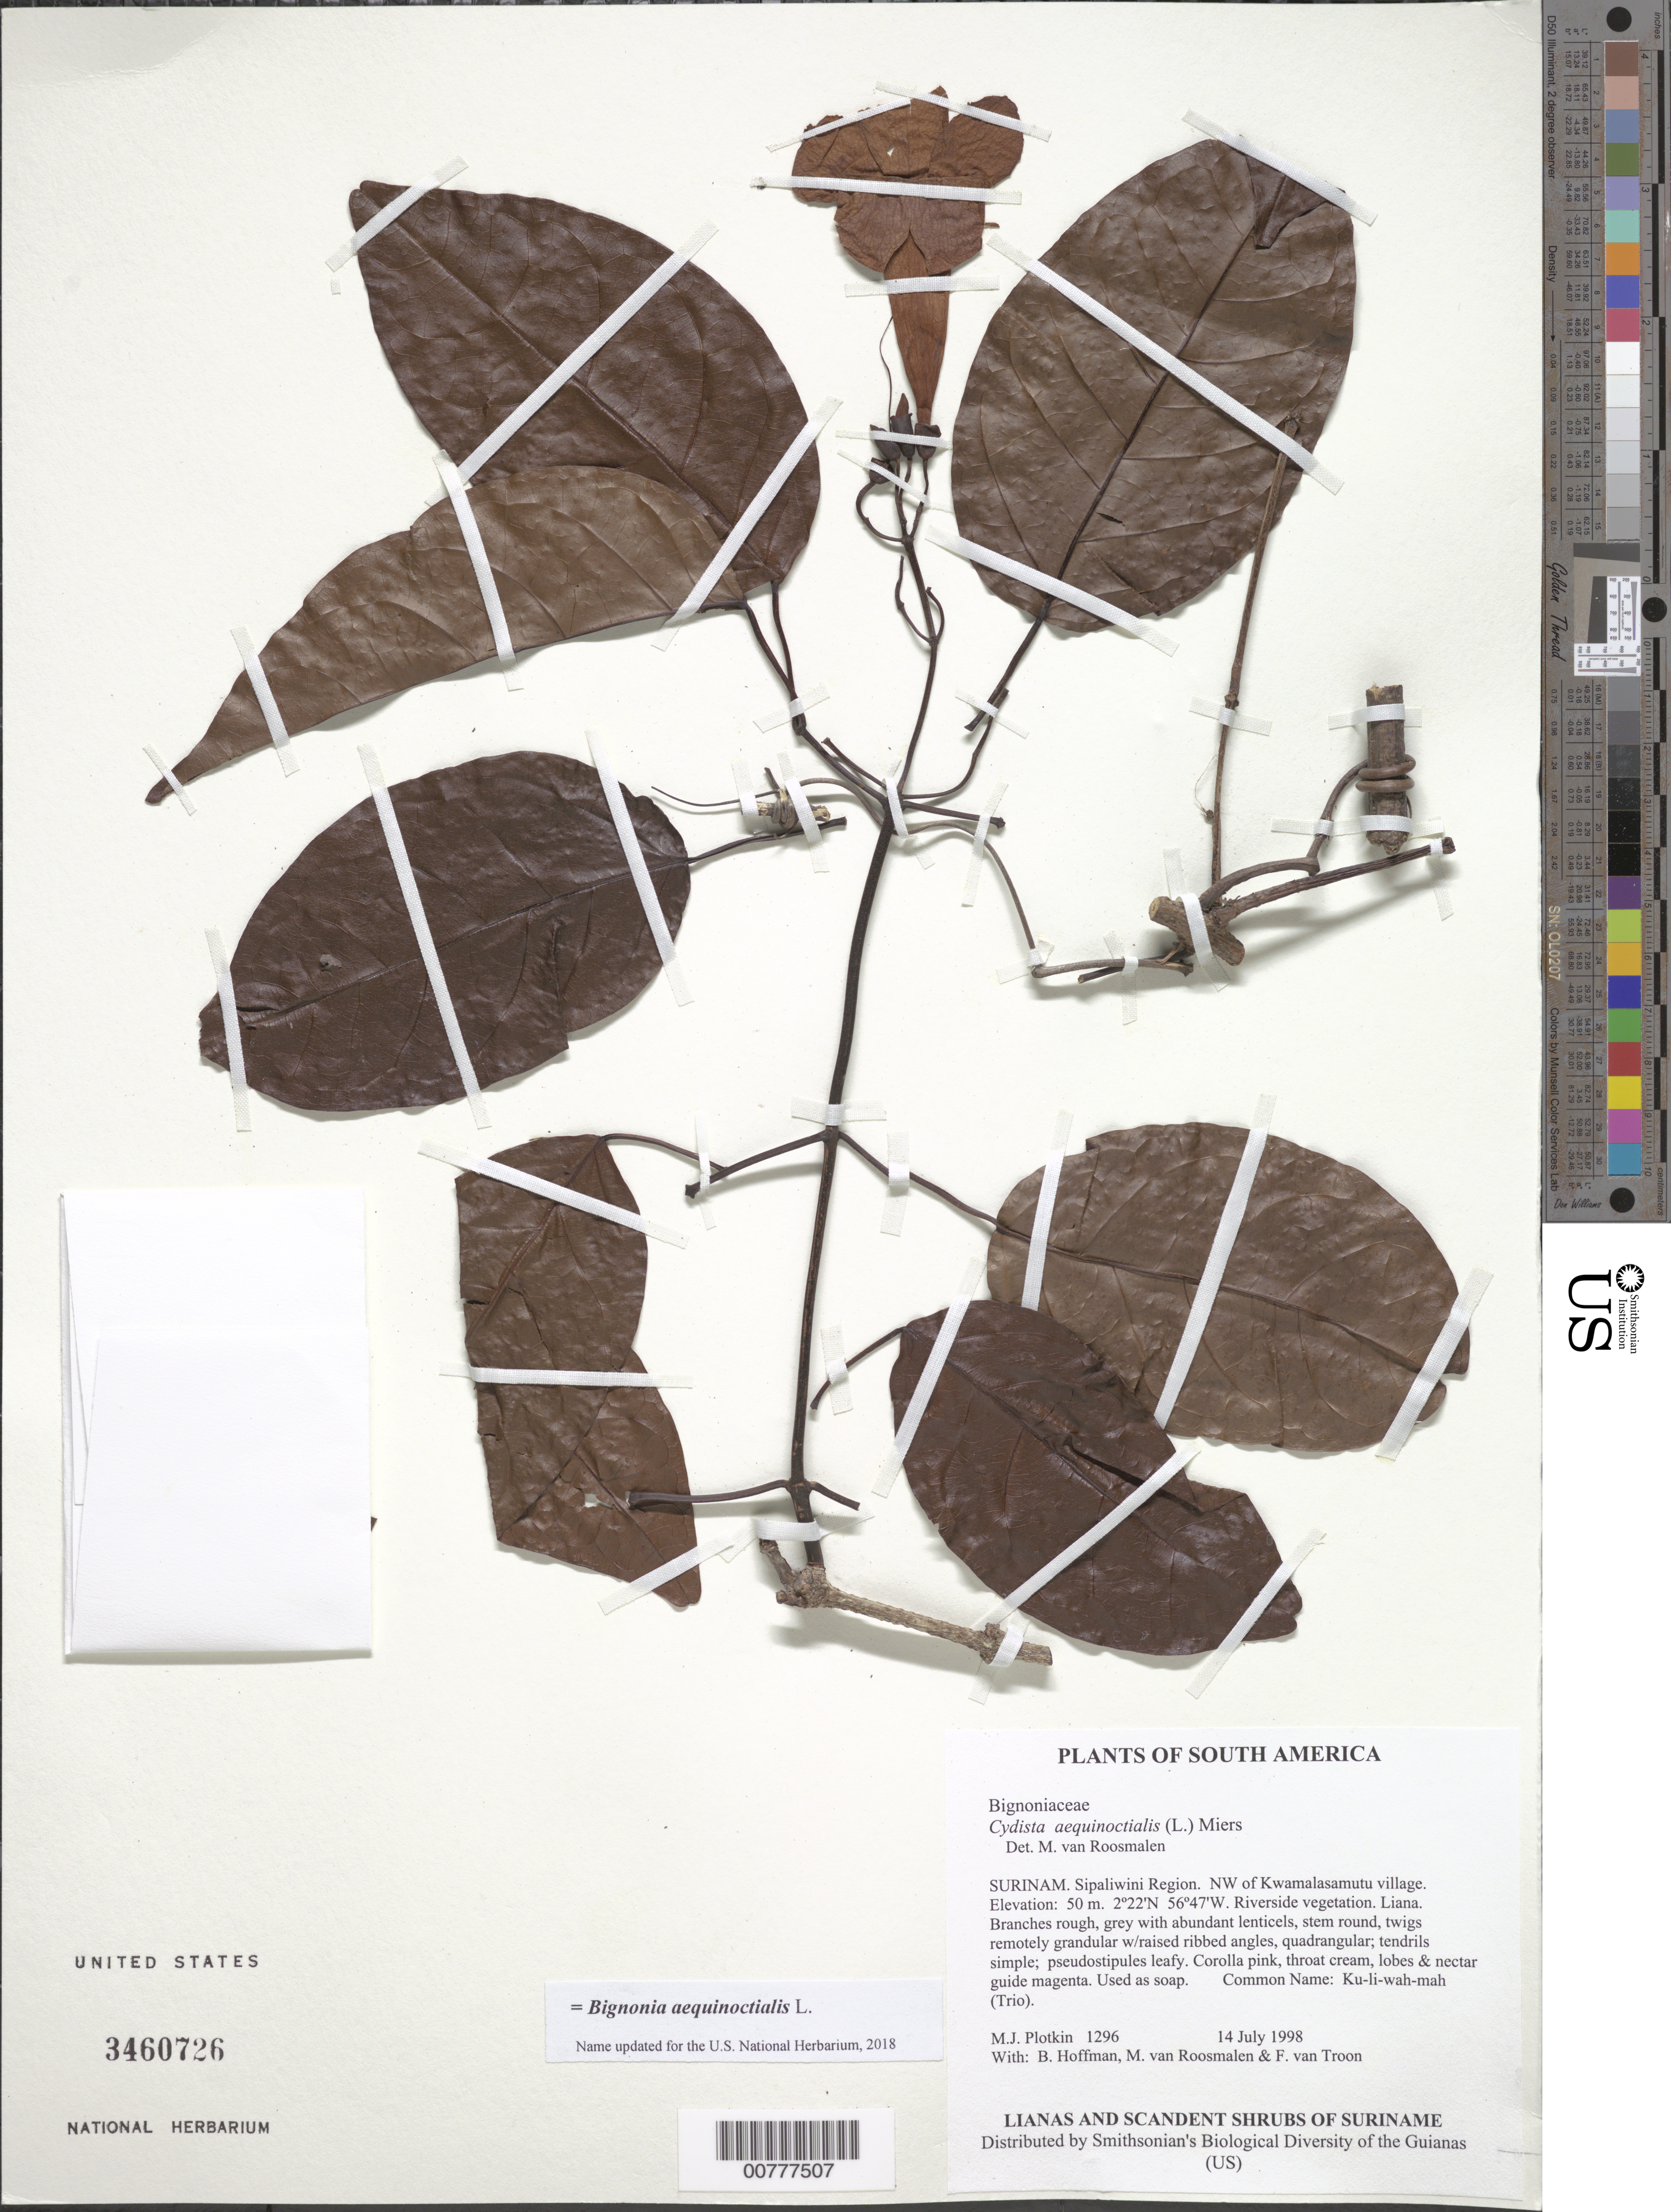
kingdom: Plantae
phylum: Tracheophyta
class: Magnoliopsida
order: Lamiales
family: Bignoniaceae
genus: Bignonia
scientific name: Bignonia aequinoctialis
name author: L.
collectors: M. Plotkin, B. Hoffman, M. G. M. v. Roosmalen & F. Van Troon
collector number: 1296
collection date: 1998-07-14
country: Suriname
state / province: Sipaliwini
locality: NW of Kwamalasamutu village.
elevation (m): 50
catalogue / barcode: US 3460726